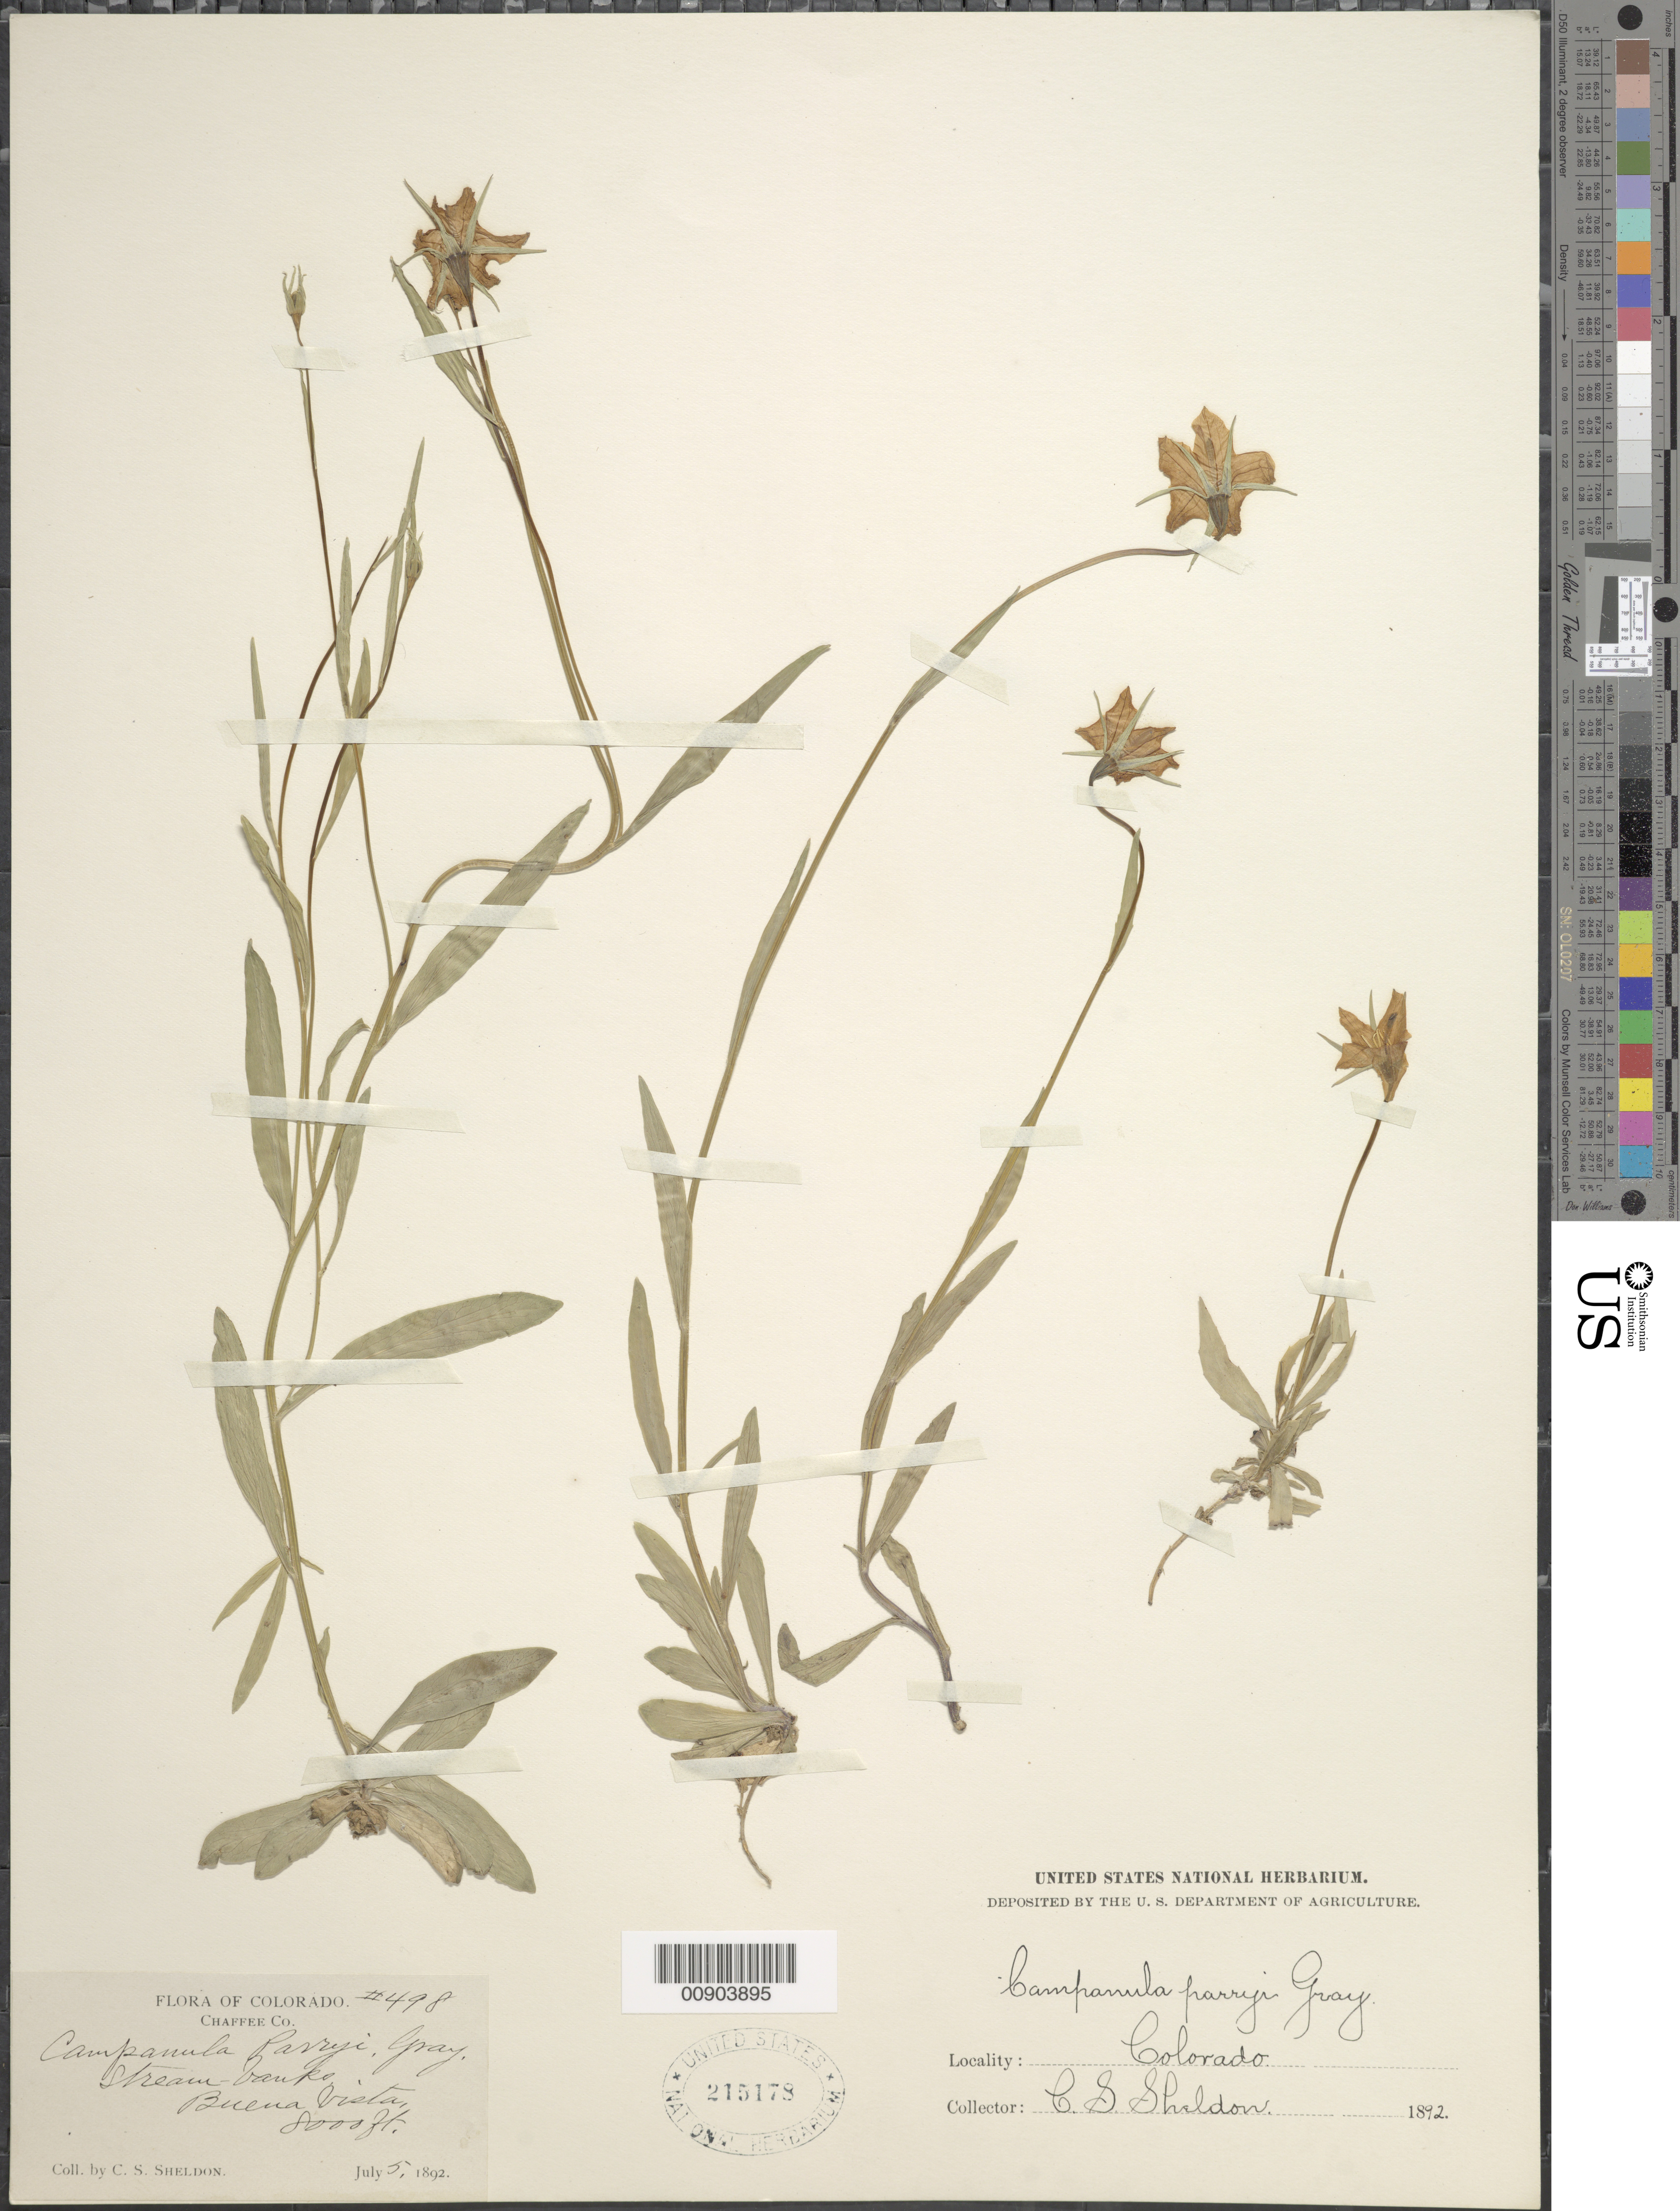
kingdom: Plantae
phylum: Tracheophyta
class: Magnoliopsida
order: Asterales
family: Campanulaceae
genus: Campanula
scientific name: Campanula planiflora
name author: Engelm.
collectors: C. S. Sheldon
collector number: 498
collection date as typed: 05 Jul 1892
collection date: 1892-07-05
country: United States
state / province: Colorado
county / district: Chaffee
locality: Buena Vista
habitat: Streambanks.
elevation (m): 2438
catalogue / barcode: US 215178